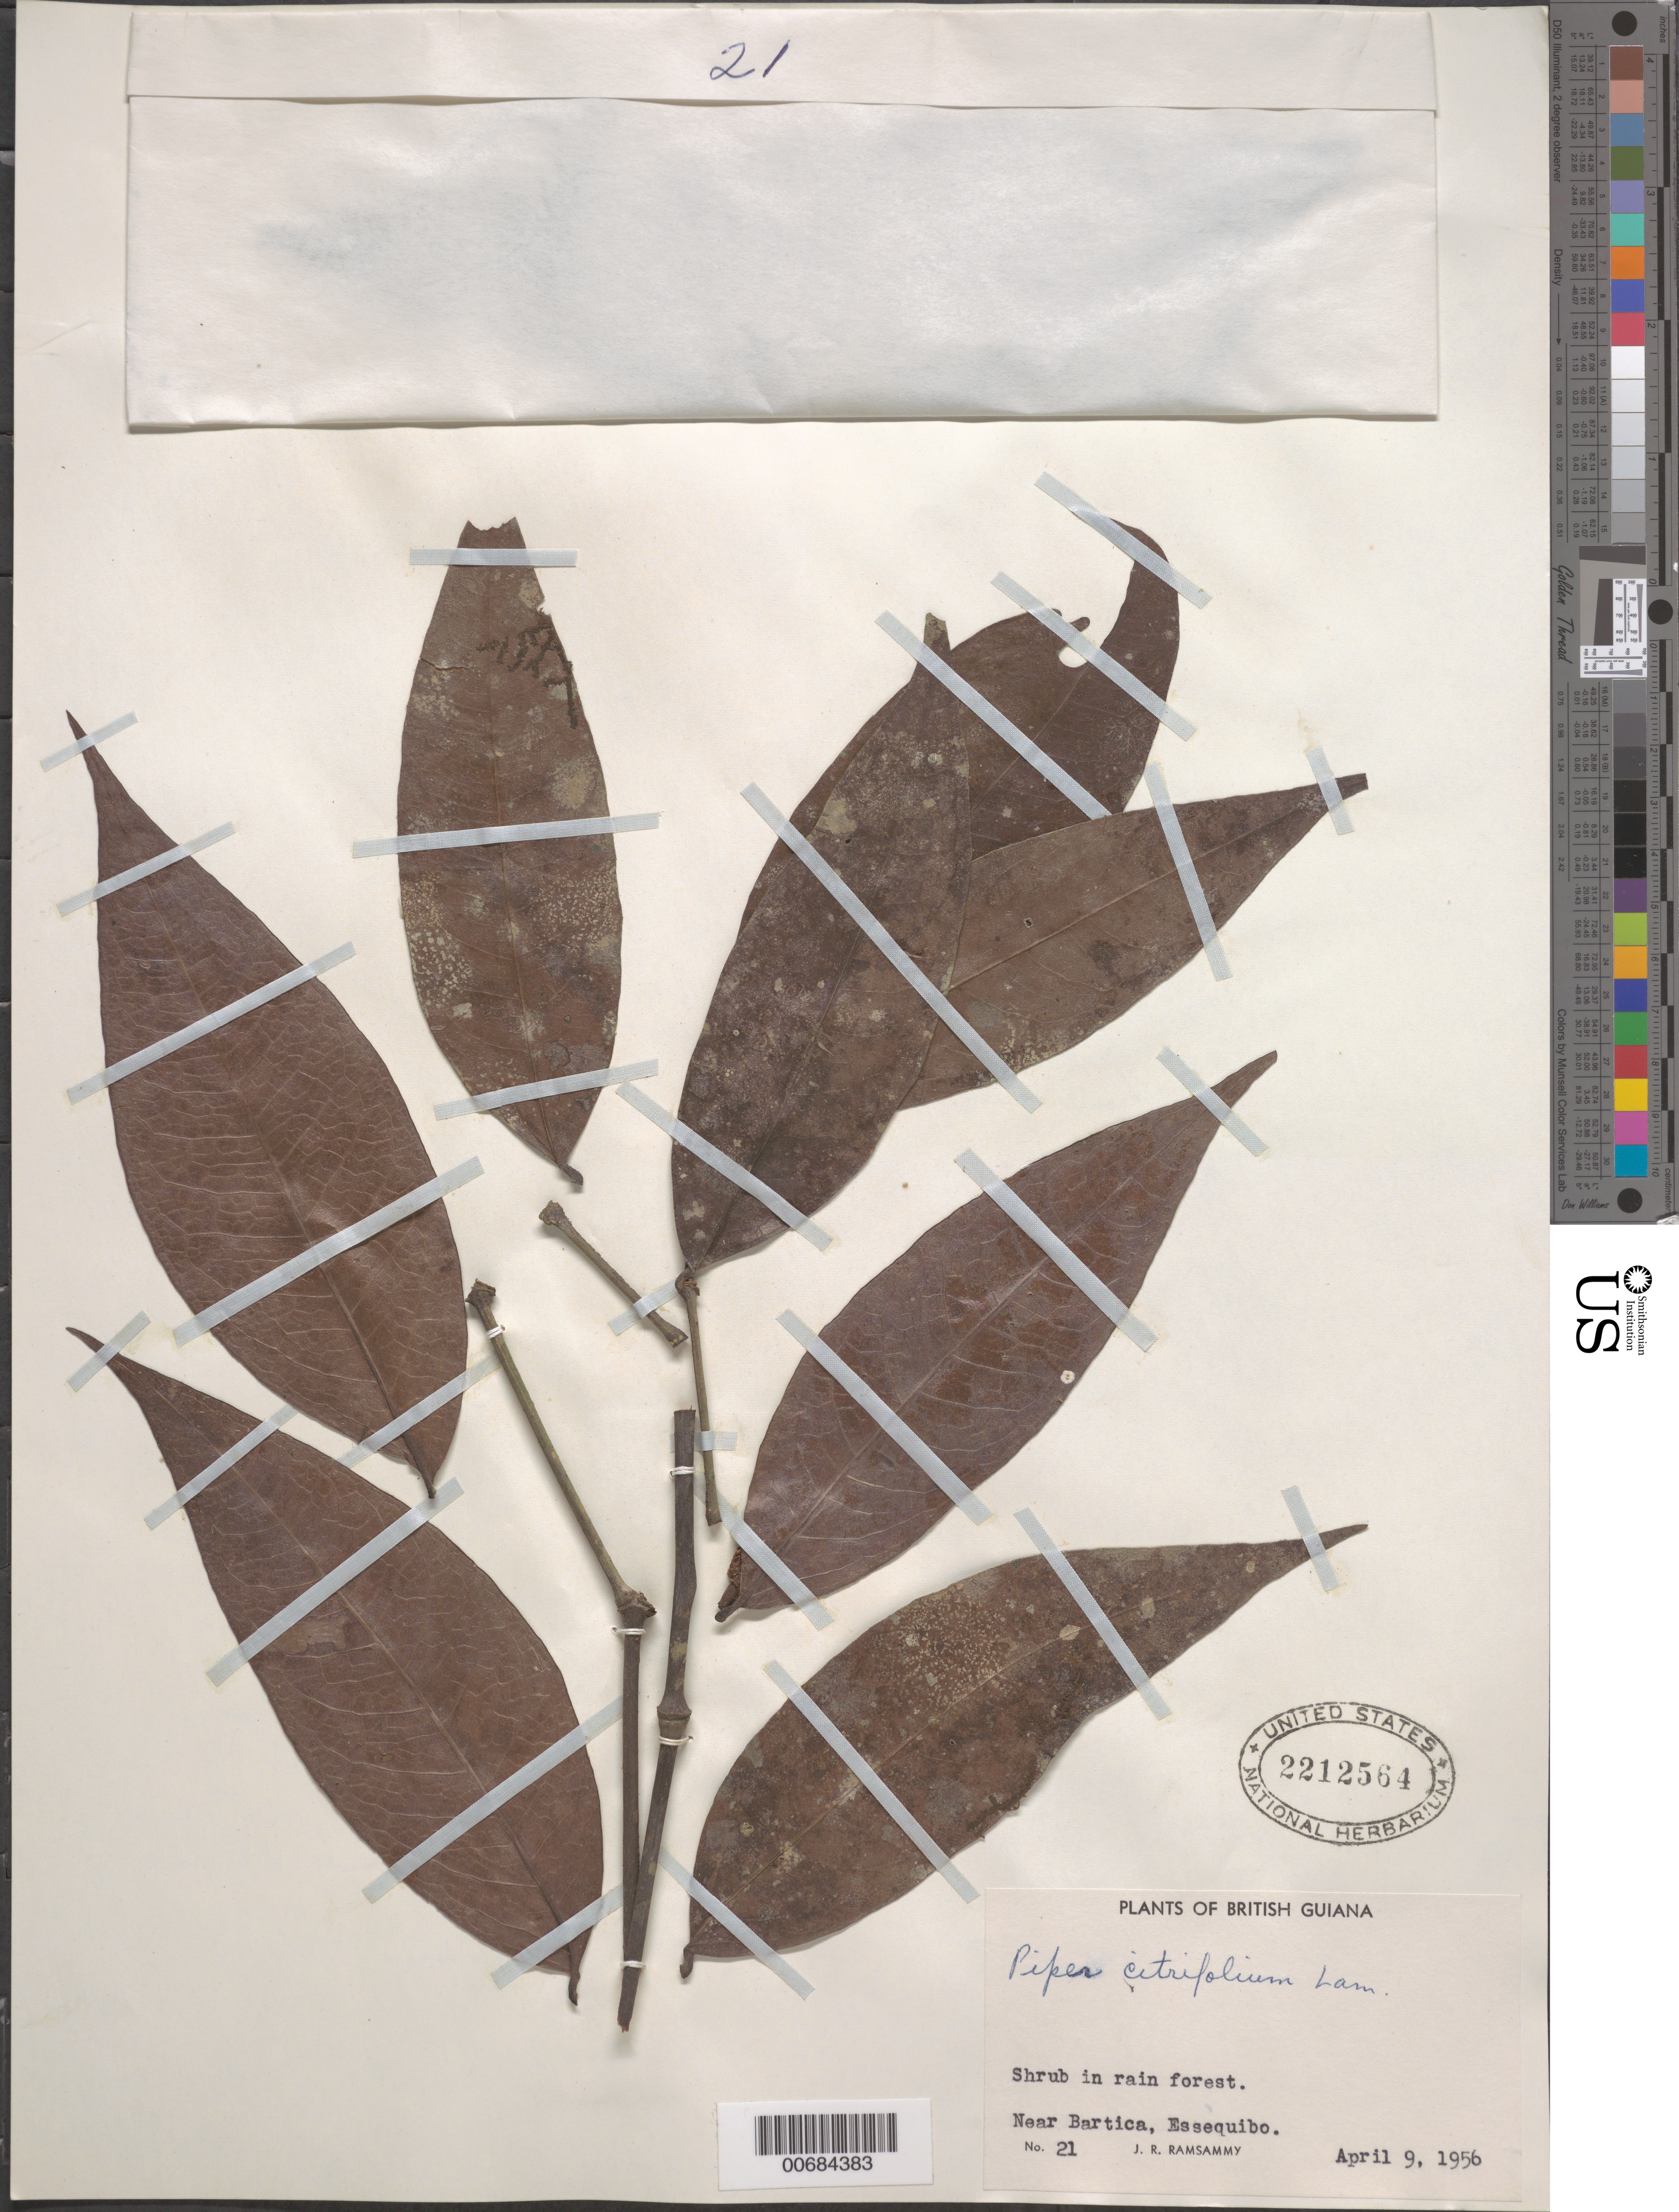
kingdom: Plantae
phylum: Tracheophyta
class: Magnoliopsida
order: Piperales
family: Piperaceae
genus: Piper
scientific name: Piper citrifolium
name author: Lam.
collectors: J. Ramsammy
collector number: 21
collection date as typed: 9-Apr-56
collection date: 1956-04-09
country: Guyana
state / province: Cuyuni-Mazaruni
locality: Skull Point, near Bartica, Essequibo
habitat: Rain forest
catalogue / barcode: US 2212564